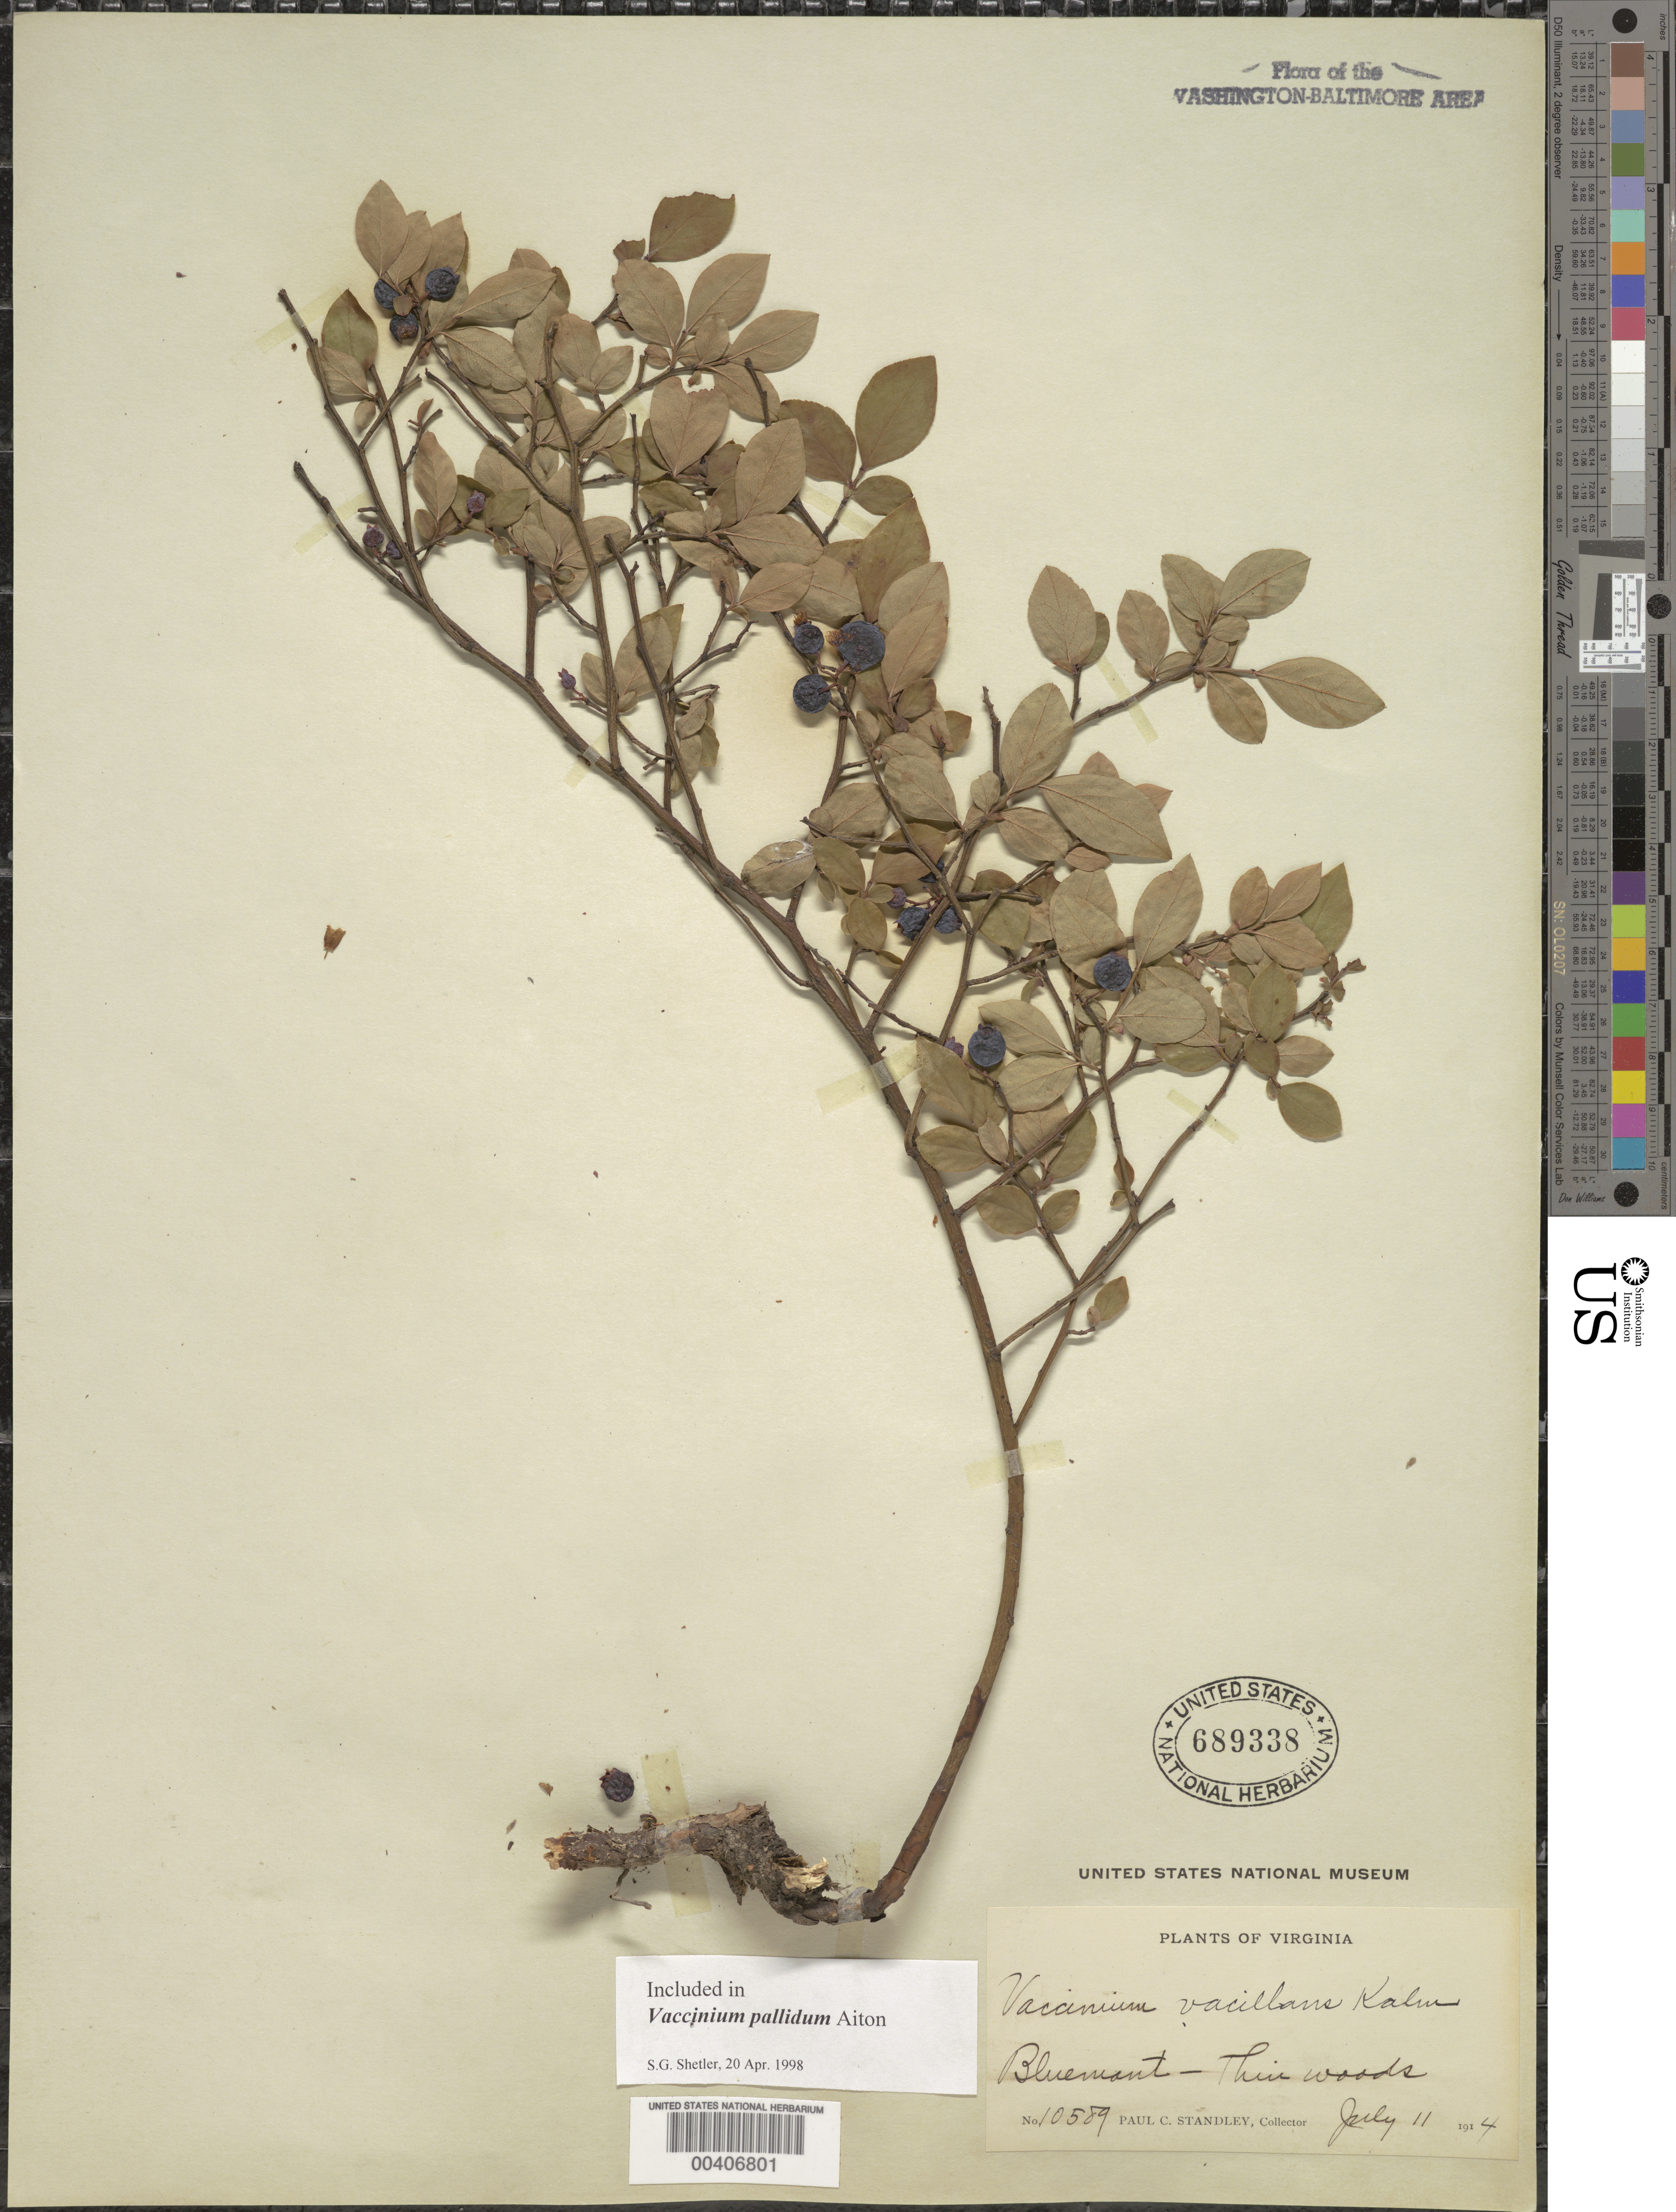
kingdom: Plantae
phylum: Tracheophyta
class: Magnoliopsida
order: Ericales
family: Ericaceae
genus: Vaccinium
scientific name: Vaccinium pallidum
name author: Aiton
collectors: P. C. Standley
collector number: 10589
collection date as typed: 11 Jul 1914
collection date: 1914-07-11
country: United States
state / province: Virginia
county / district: Loudoun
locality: Bluemont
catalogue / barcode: US 689338